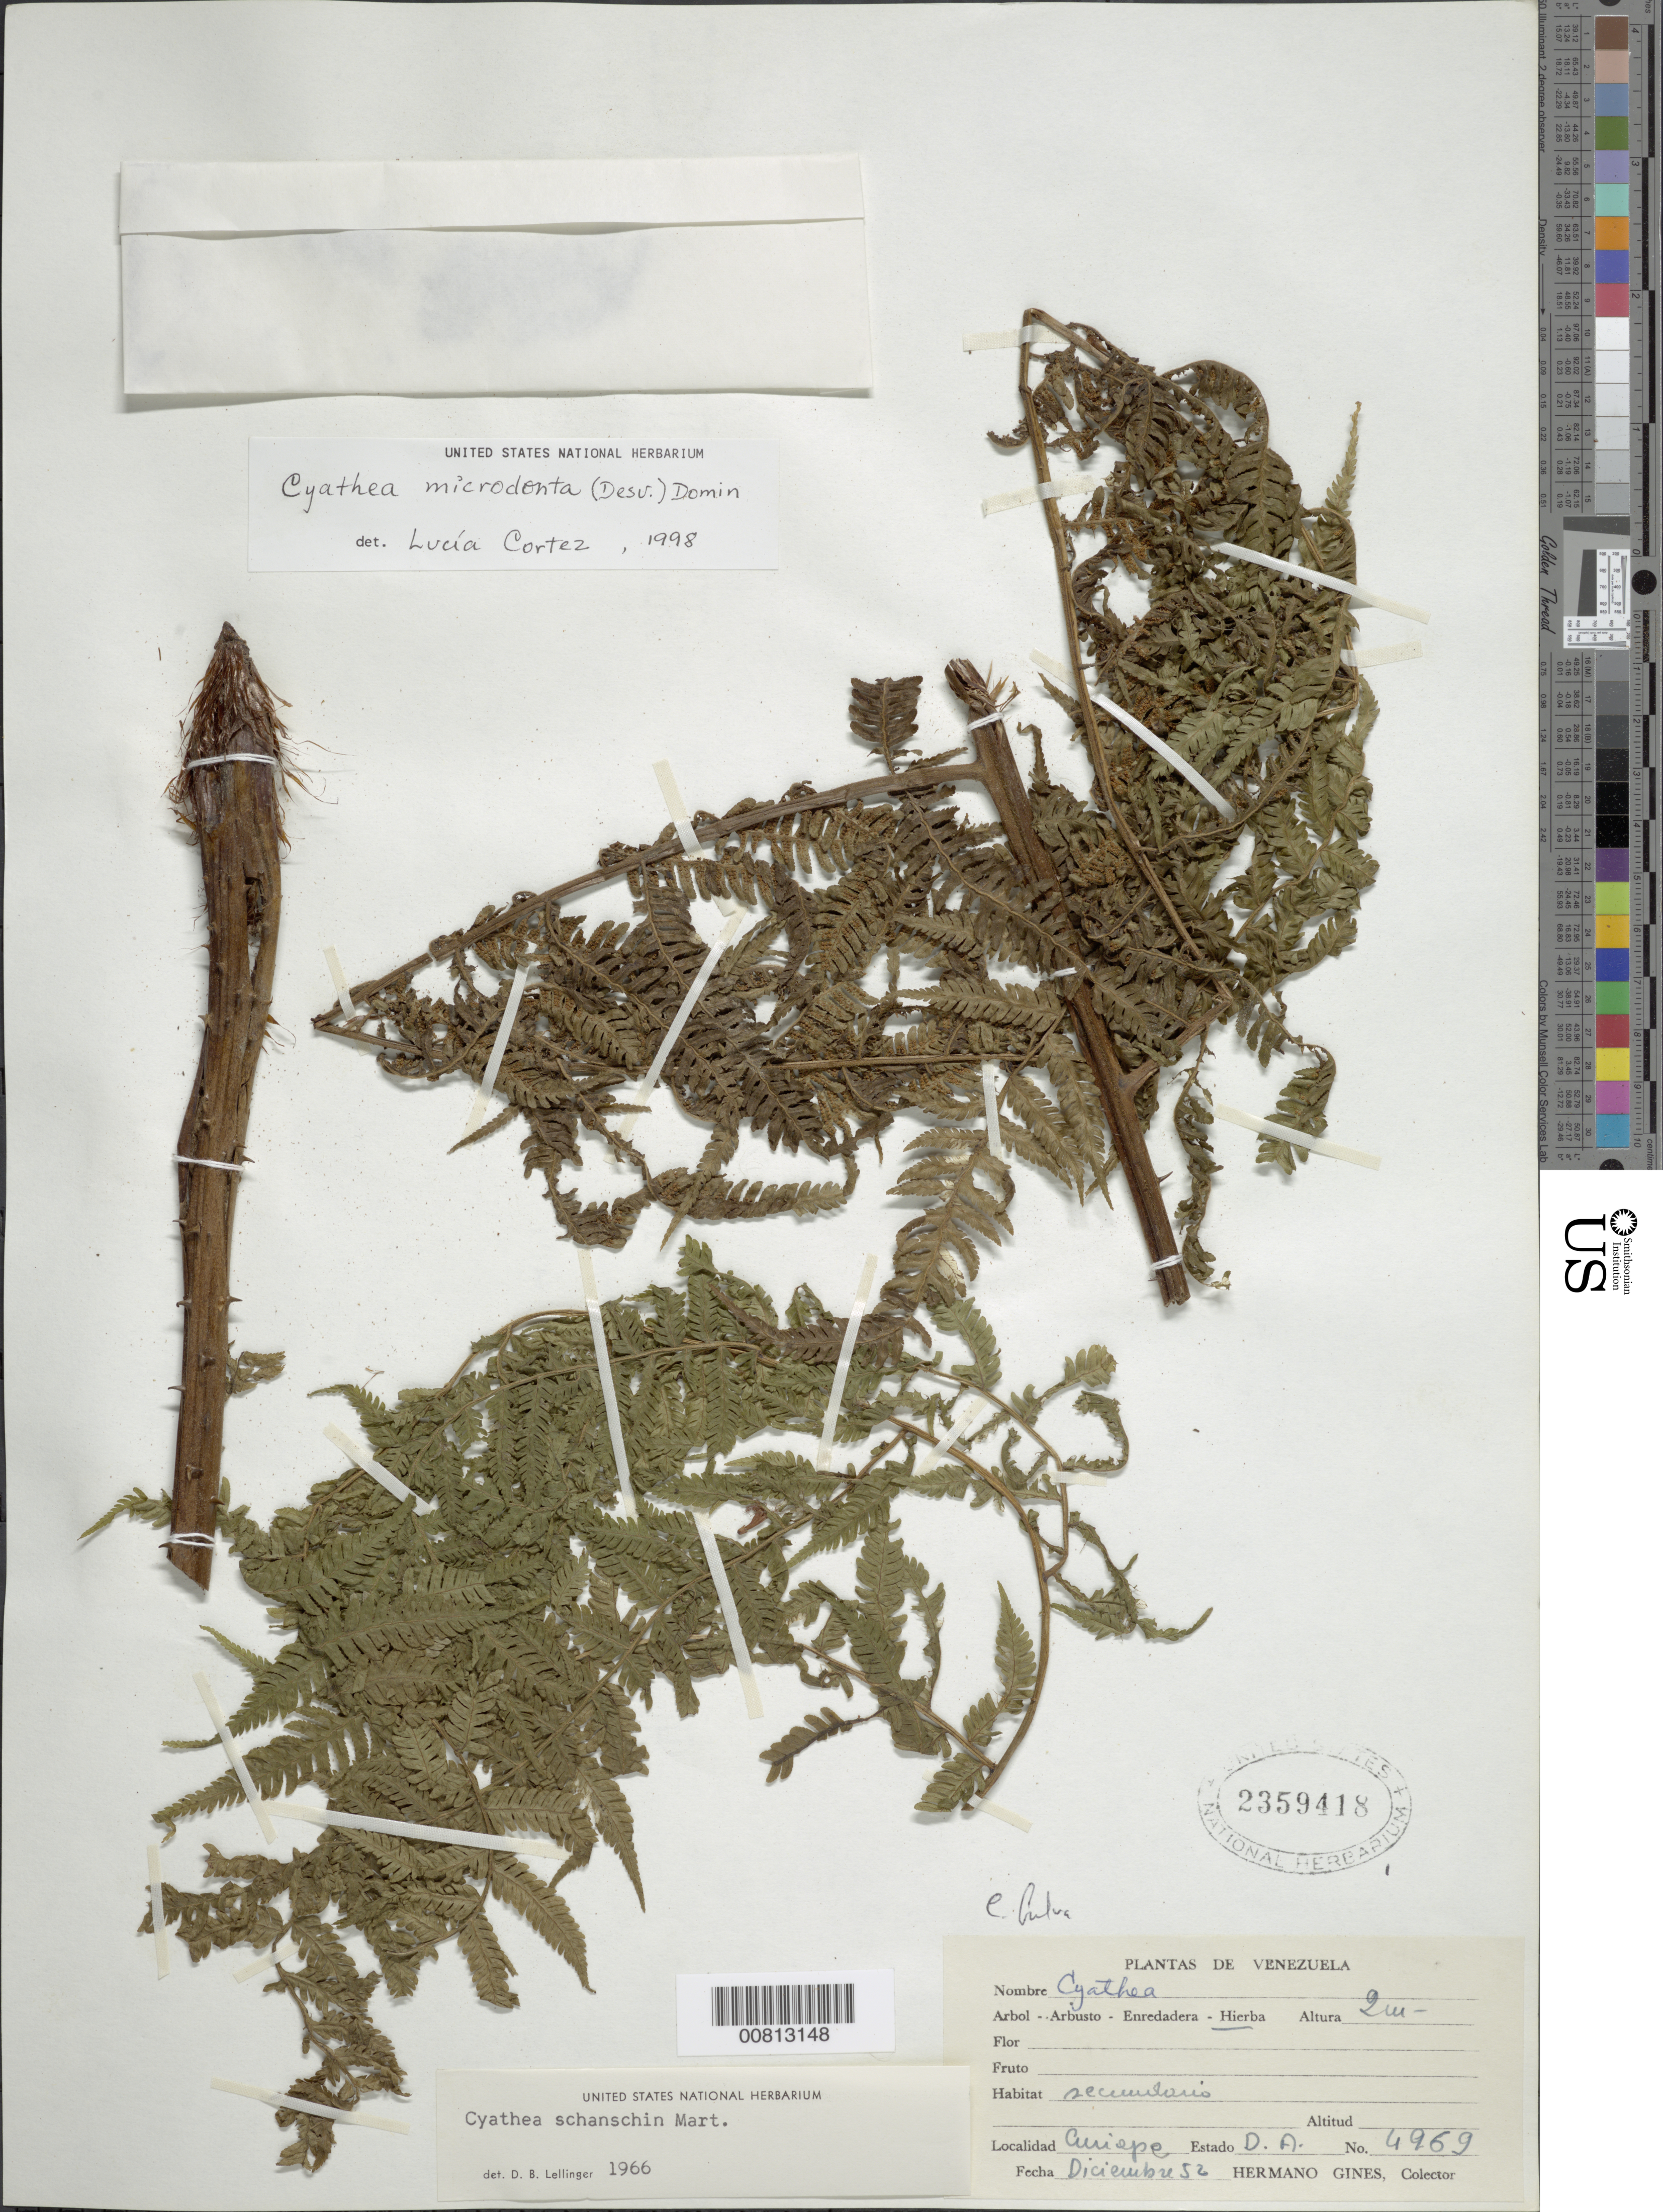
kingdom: Plantae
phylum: Tracheophyta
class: Polypodiopsida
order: Cyatheales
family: Cyatheaceae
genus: Cyathea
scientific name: Cyathea microdonta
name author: (Desv.) Domin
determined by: Cortéz, L.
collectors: H. Gines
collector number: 4969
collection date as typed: Dec-52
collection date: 1952-12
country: Venezuela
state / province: Delta Amacuro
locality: Curiapo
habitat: Secondary forest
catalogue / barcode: US 2359418